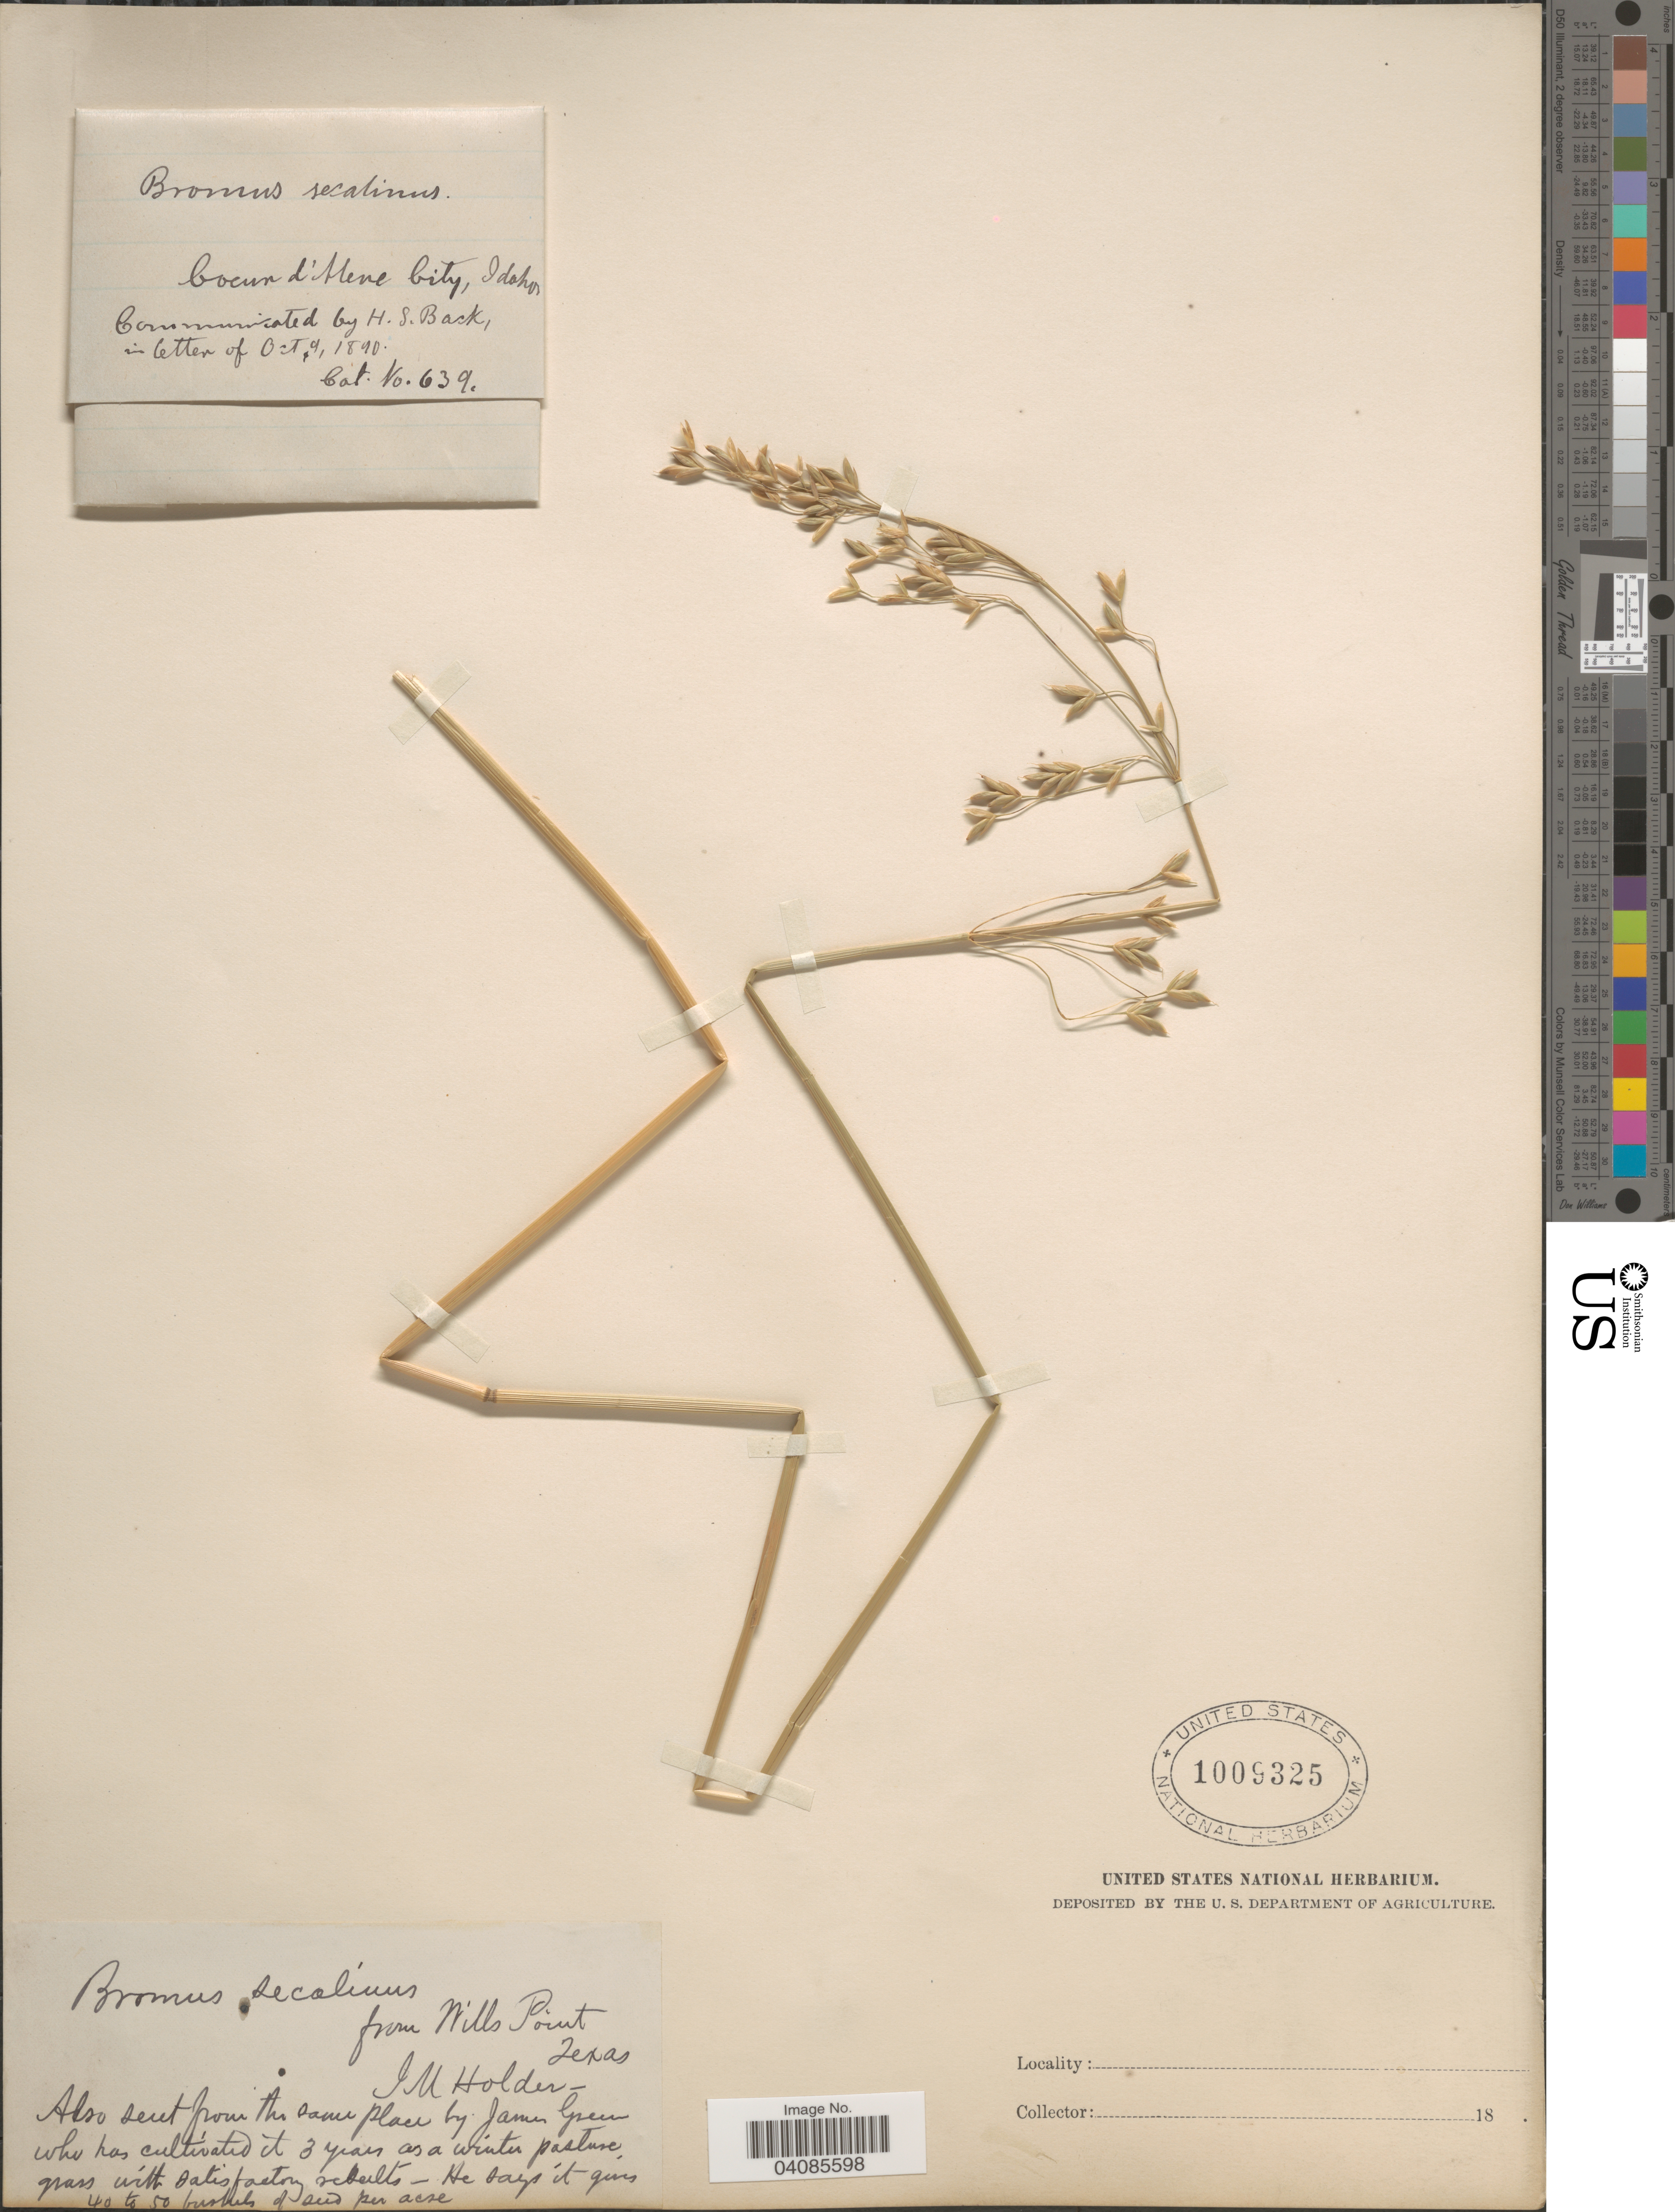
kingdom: Plantae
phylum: Tracheophyta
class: Liliopsida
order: Poales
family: Poaceae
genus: Bromus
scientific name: Bromus sitchensis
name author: Trin. in Bong.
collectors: J. Holder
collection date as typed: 18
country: United States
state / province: Texas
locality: From Wills Point.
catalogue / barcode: US 1009325